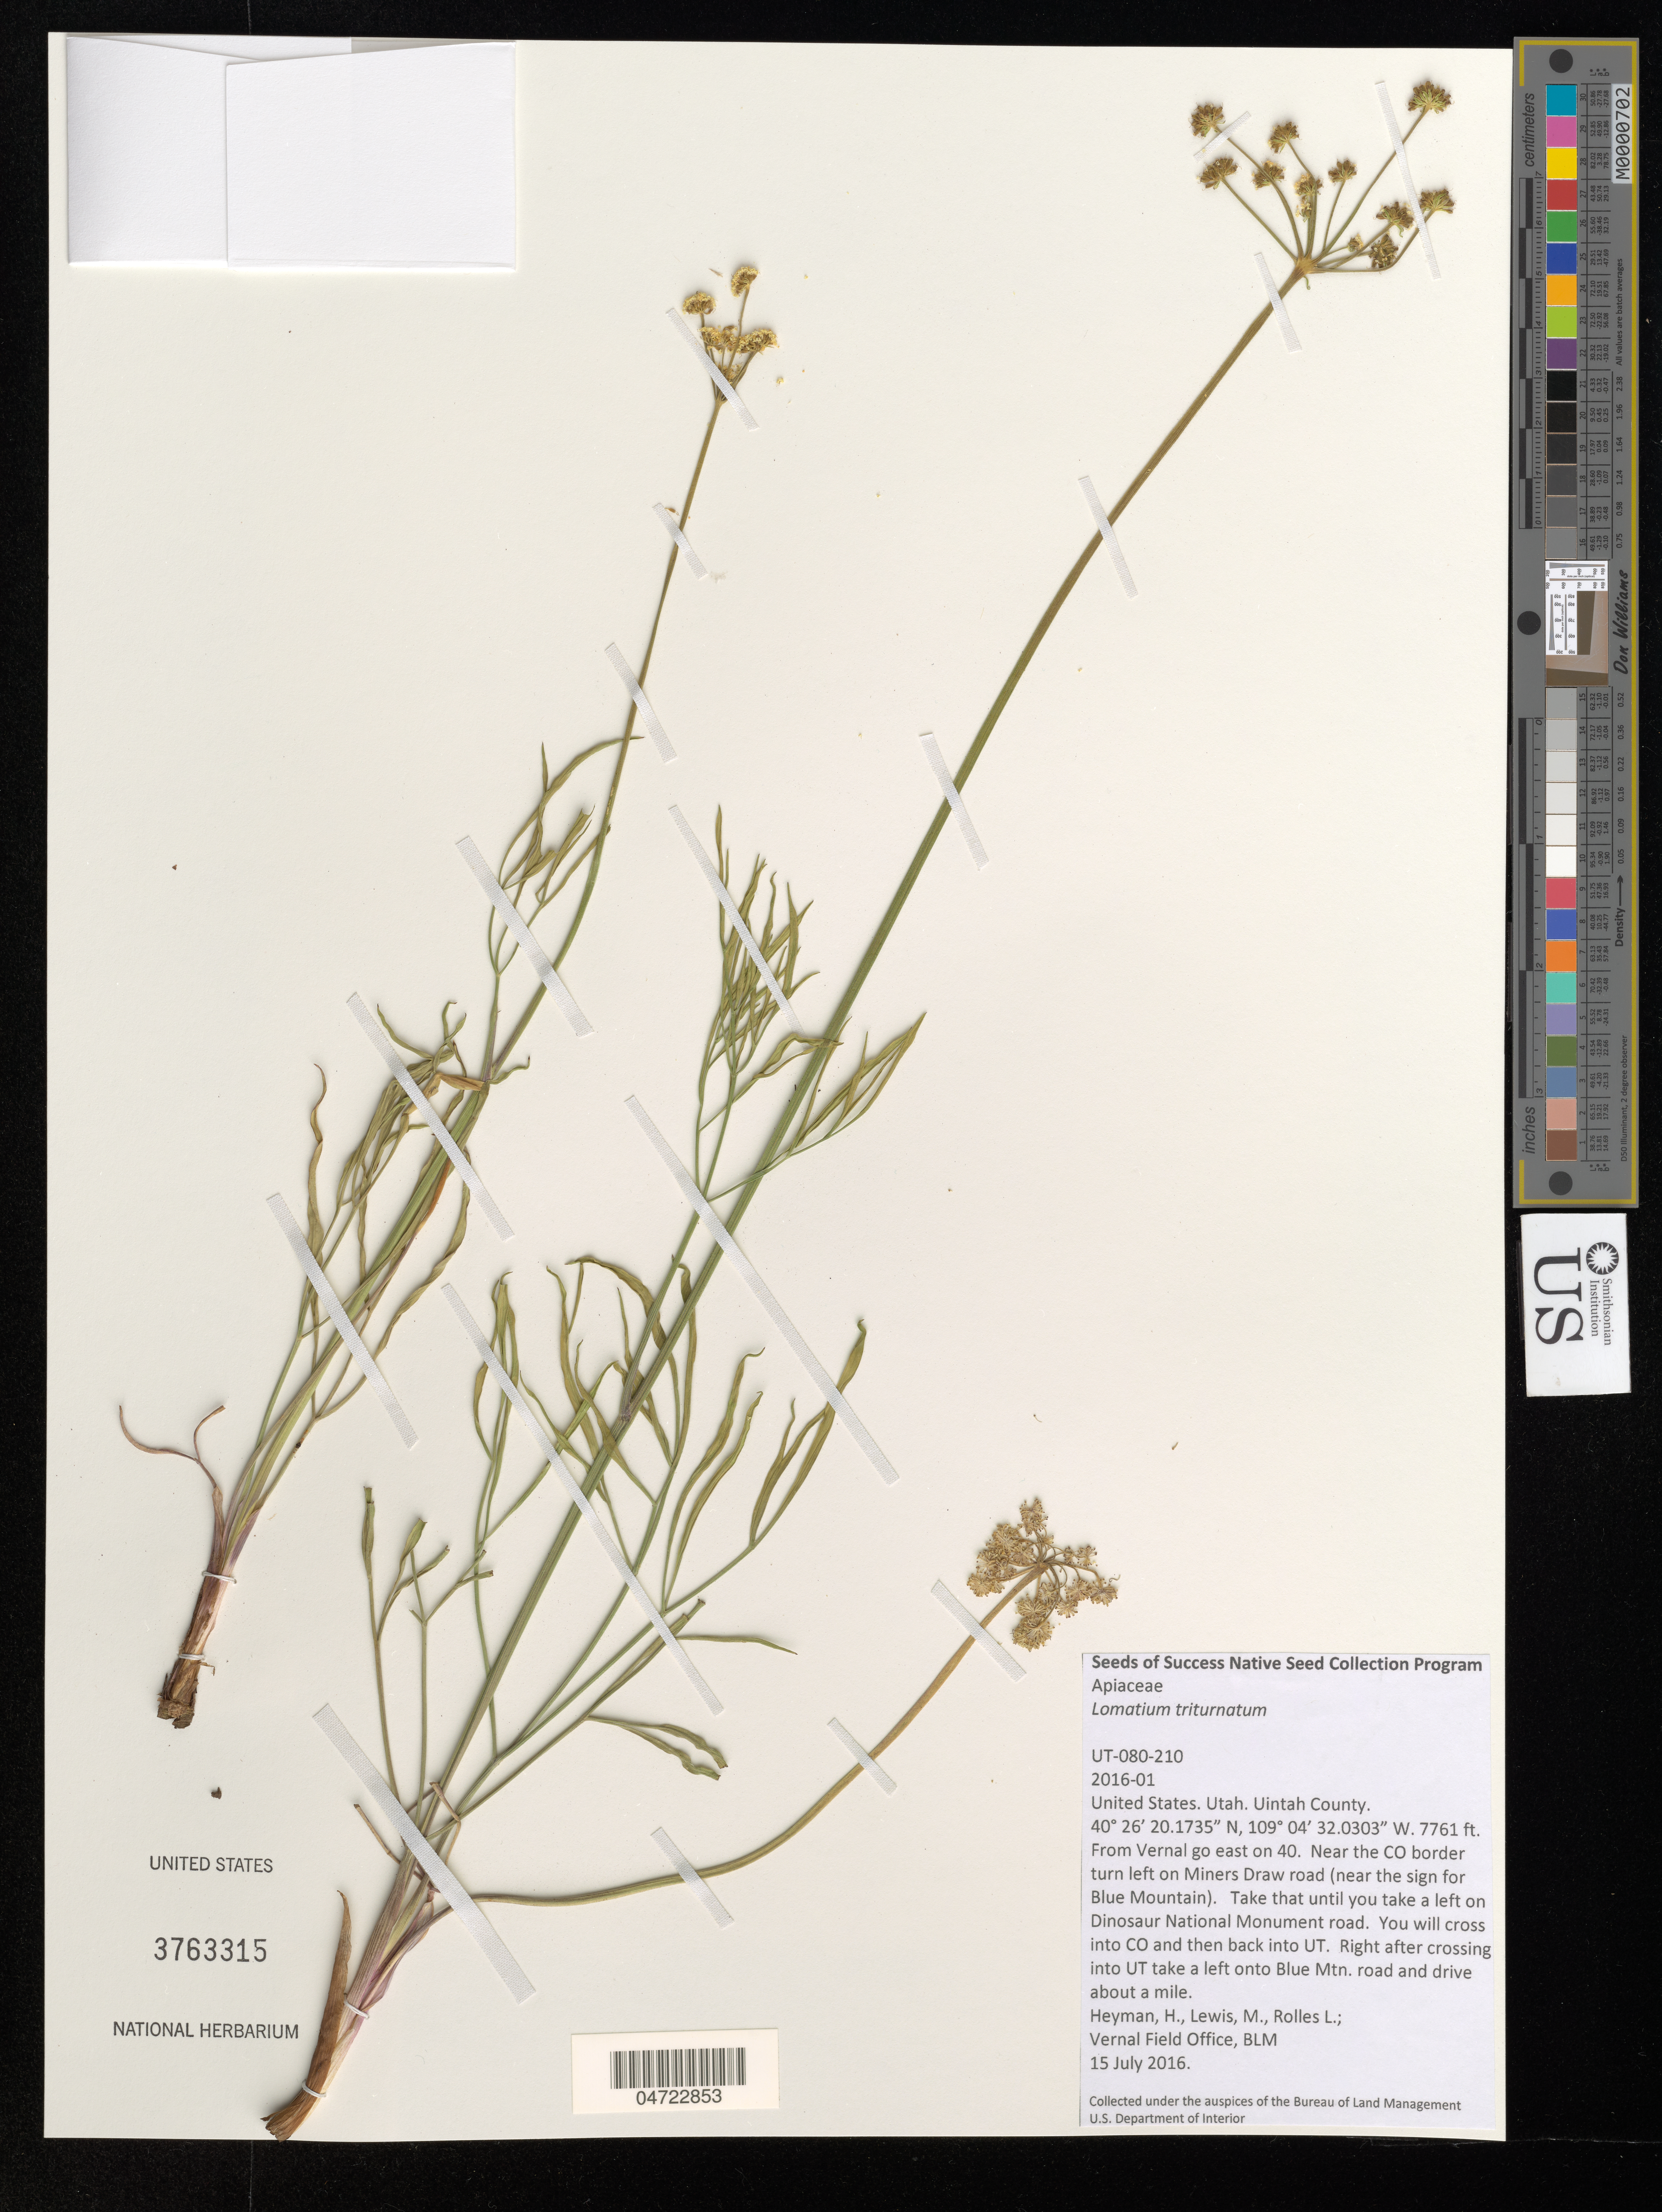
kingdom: Plantae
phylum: Tracheophyta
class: Magnoliopsida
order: Apiales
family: Apiaceae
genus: Lomatium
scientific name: Lomatium triternatum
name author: (Pursh) J.M. Coult. & Rose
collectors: H. Heyman, M. Lewis & L. Rolles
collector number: UT-080-210/2016-01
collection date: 2016-07-15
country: United States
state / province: Utah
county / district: Uintah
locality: Uintah County. From Vernal go east on 40. Near the CO border turn left on Miners Draw road (near the sign for Blue Mountain). Take that until you take a left on Dinosaur National Monument road. You will cross into CO and then back into UT. Right after crossing into UT take a left onto Blue Mtn. road and drive about a mile.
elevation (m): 2366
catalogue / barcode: US 3763315